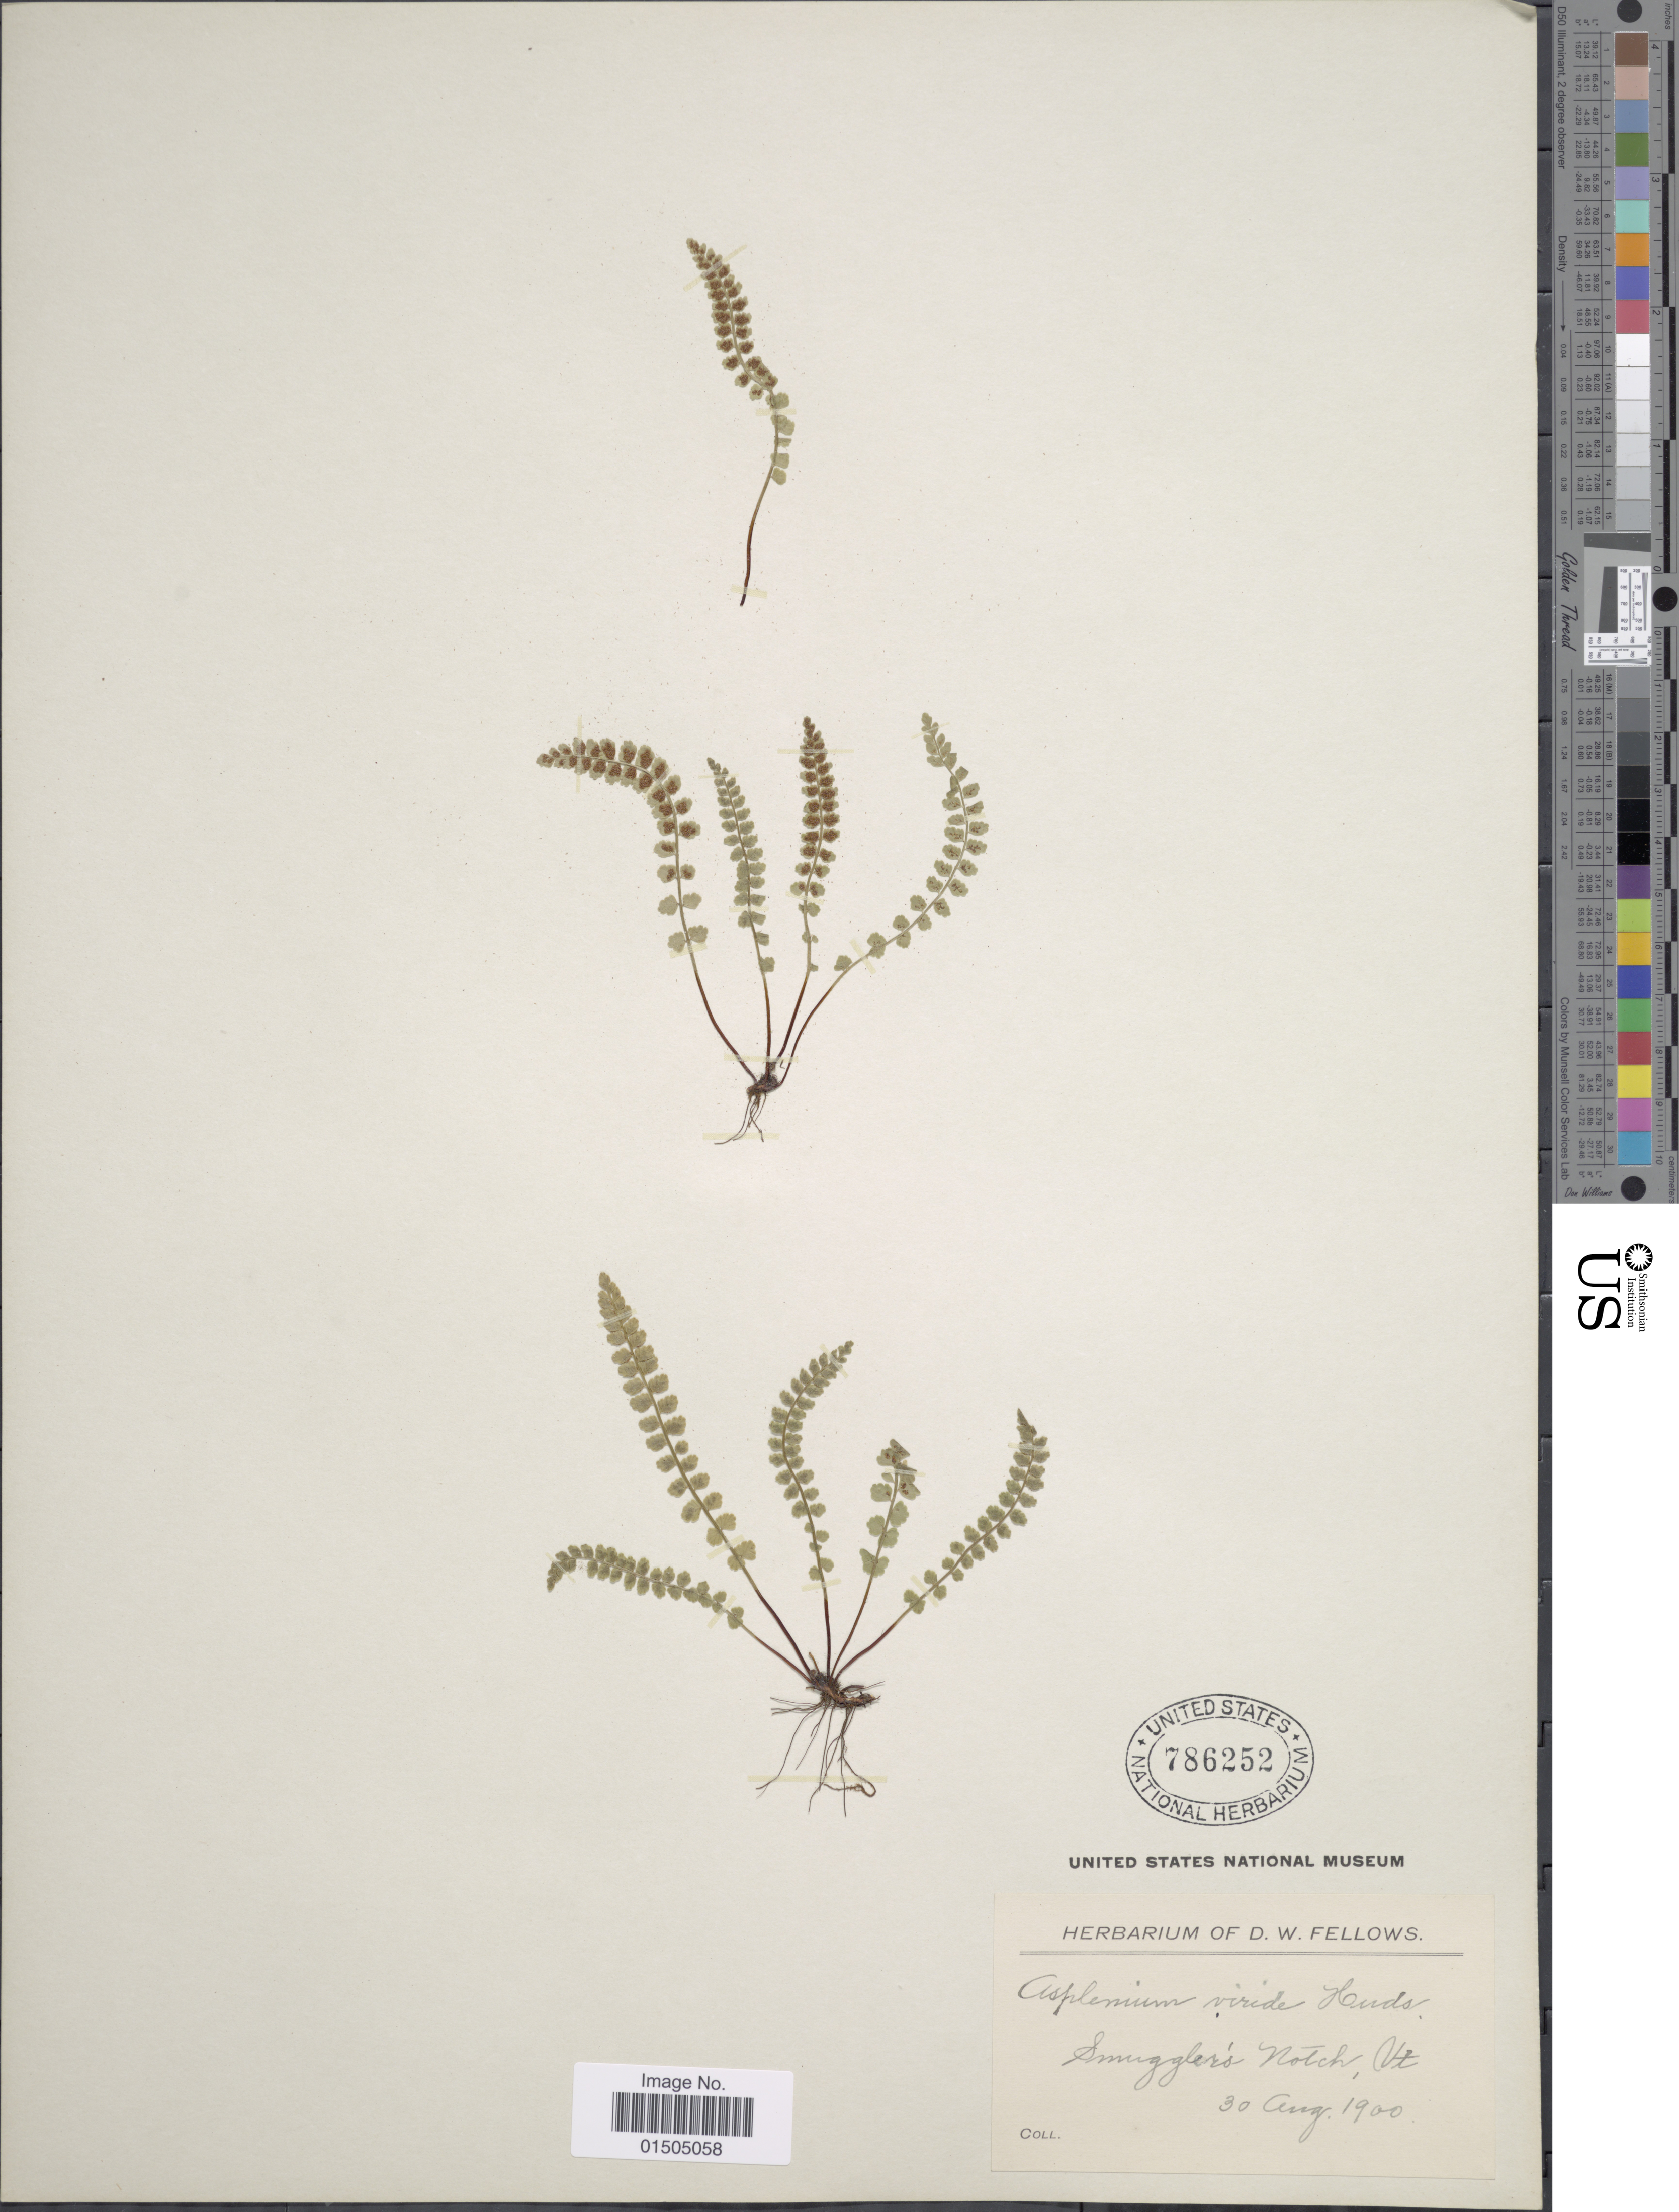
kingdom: Plantae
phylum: Tracheophyta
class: Polypodiopsida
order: Polypodiales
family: Aspleniaceae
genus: Asplenium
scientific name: Asplenium trichomanes-ramosum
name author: L.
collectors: ex herb. D. W. Fellows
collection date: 1900-08-30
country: United States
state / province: Vermont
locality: Smuggler's Notch.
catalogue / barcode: US 786252